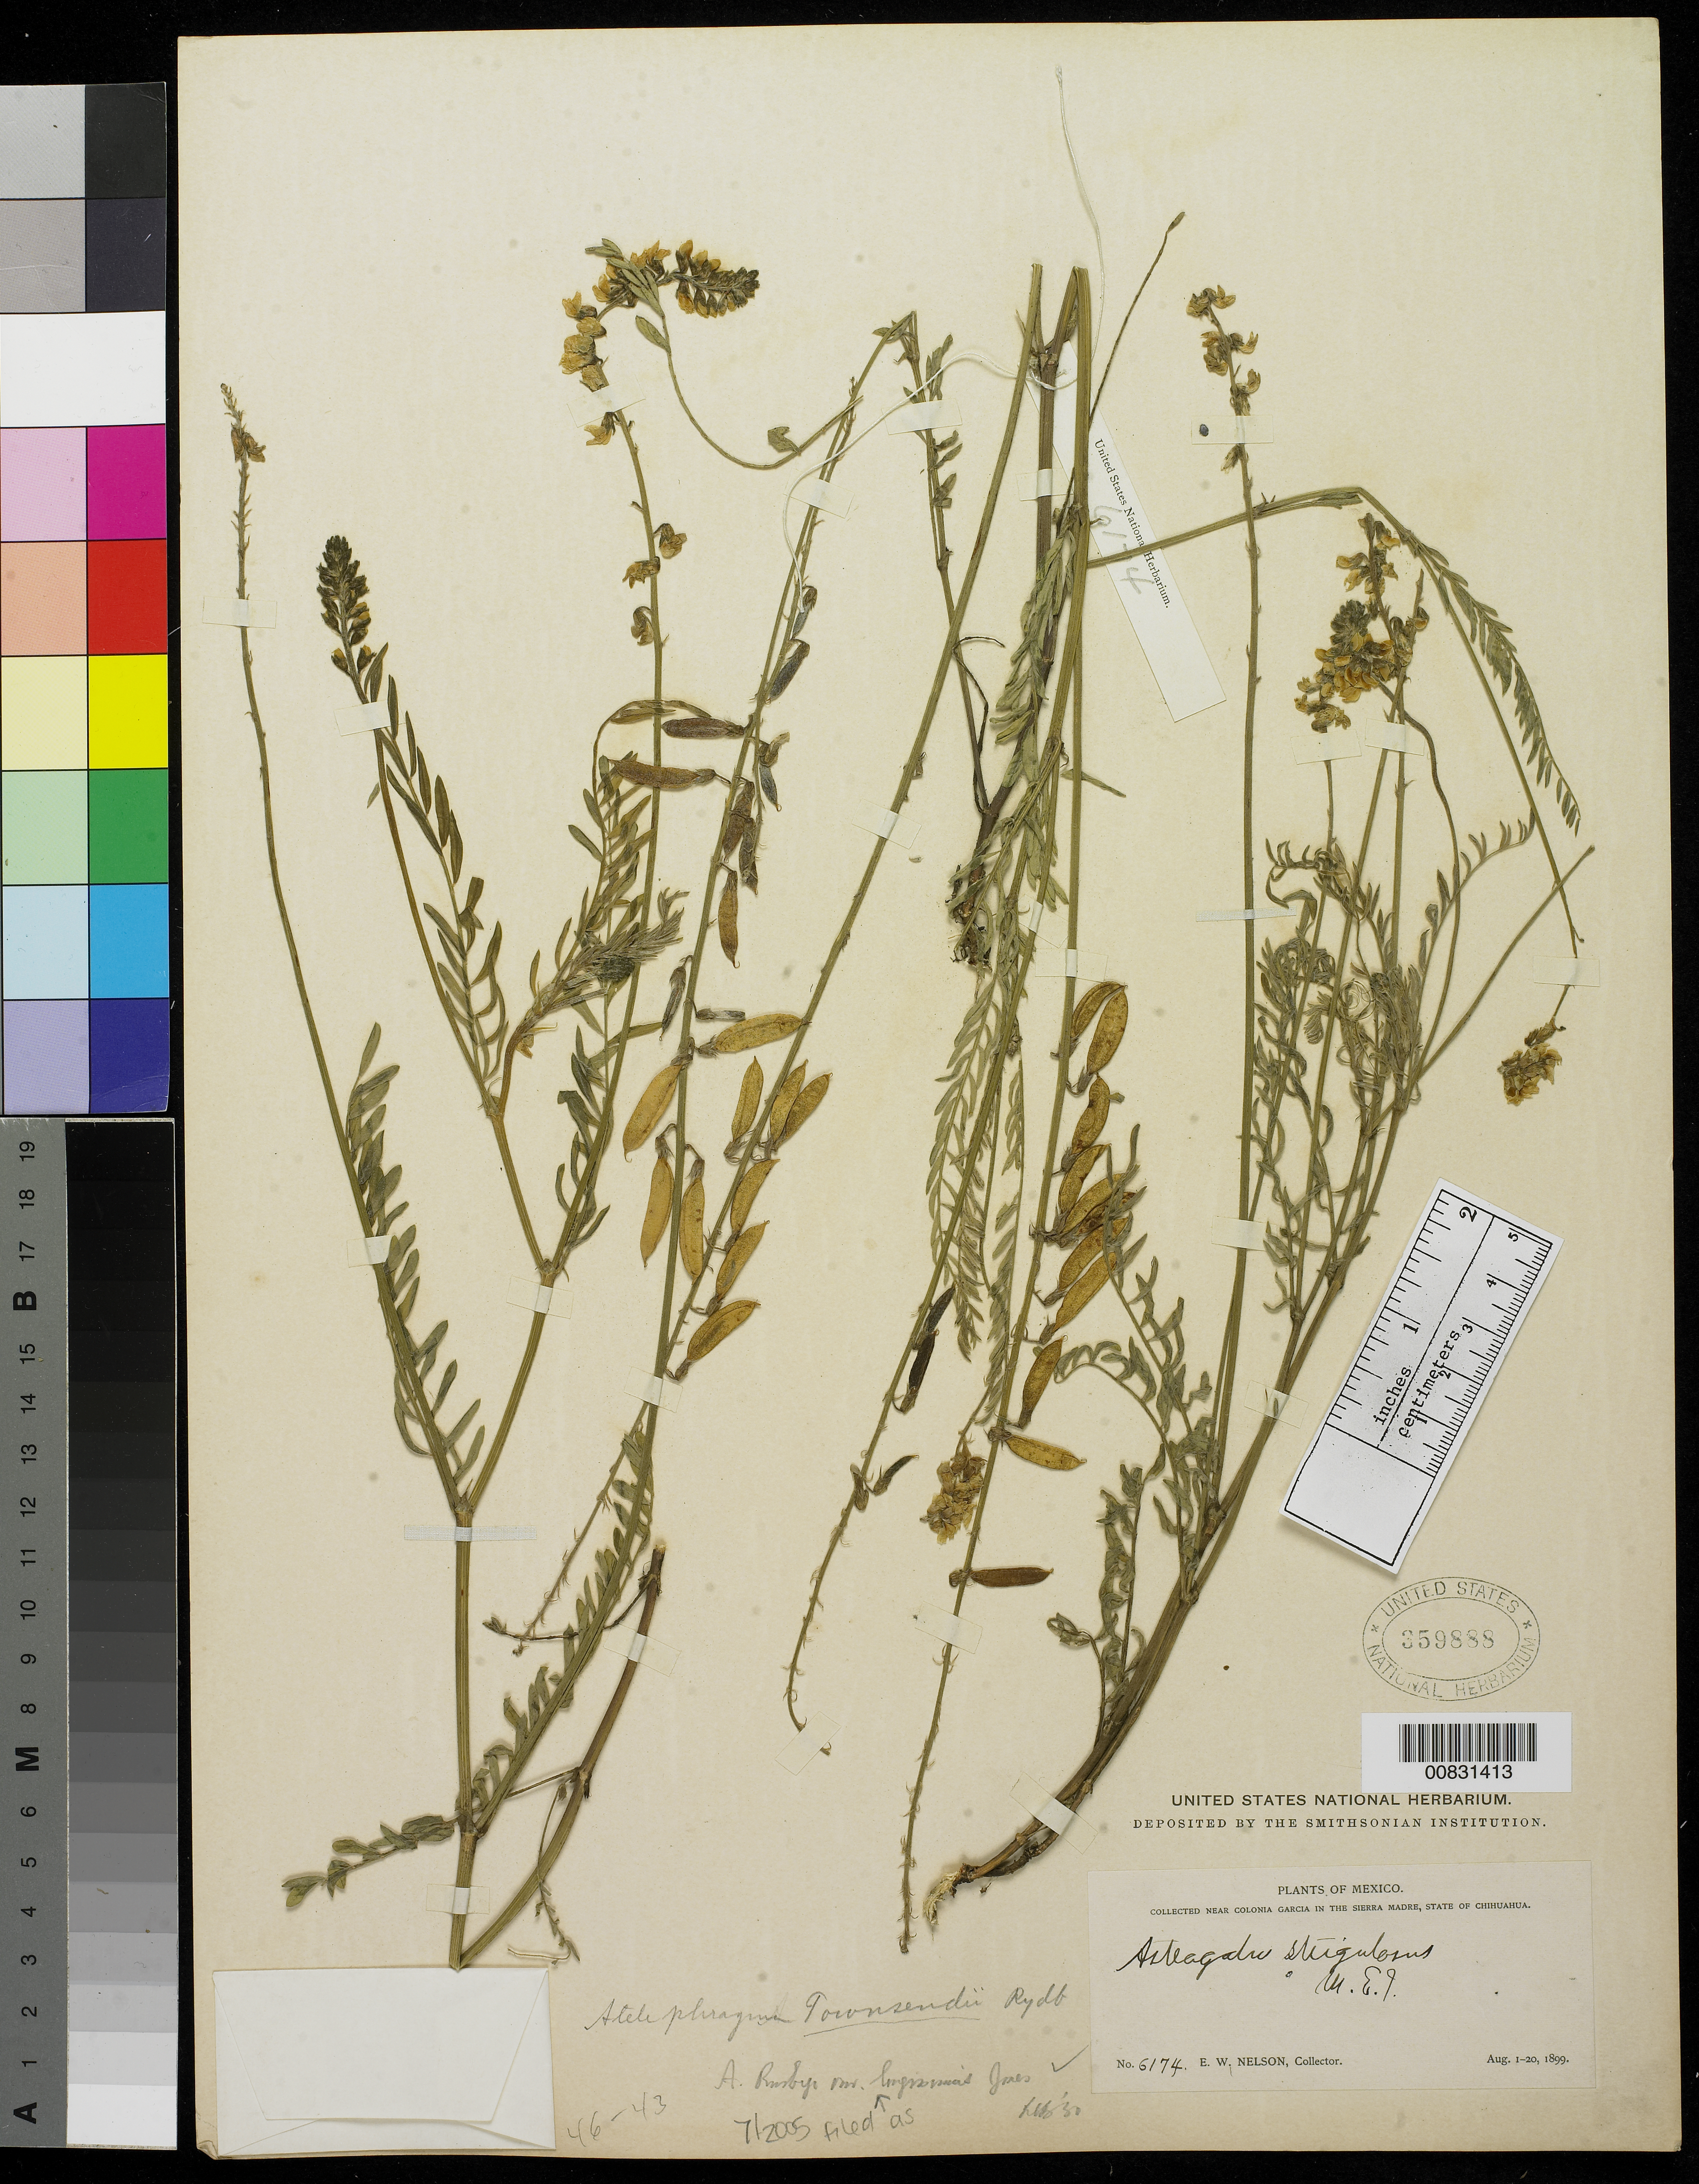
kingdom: Plantae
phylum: Tracheophyta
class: Magnoliopsida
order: Fabales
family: Fabaceae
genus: Astragalus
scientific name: Astragalus longissimus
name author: (M.E. Jones) Barneby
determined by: Estrada, E.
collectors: E. W. Nelson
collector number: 6174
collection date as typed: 01 Aug 1899 to 20 Aug 1899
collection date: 1899-08-01/1899-08-20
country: Mexico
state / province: Chihuahua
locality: Near Colonia García in the Sierra Madre.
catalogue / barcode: US 359888